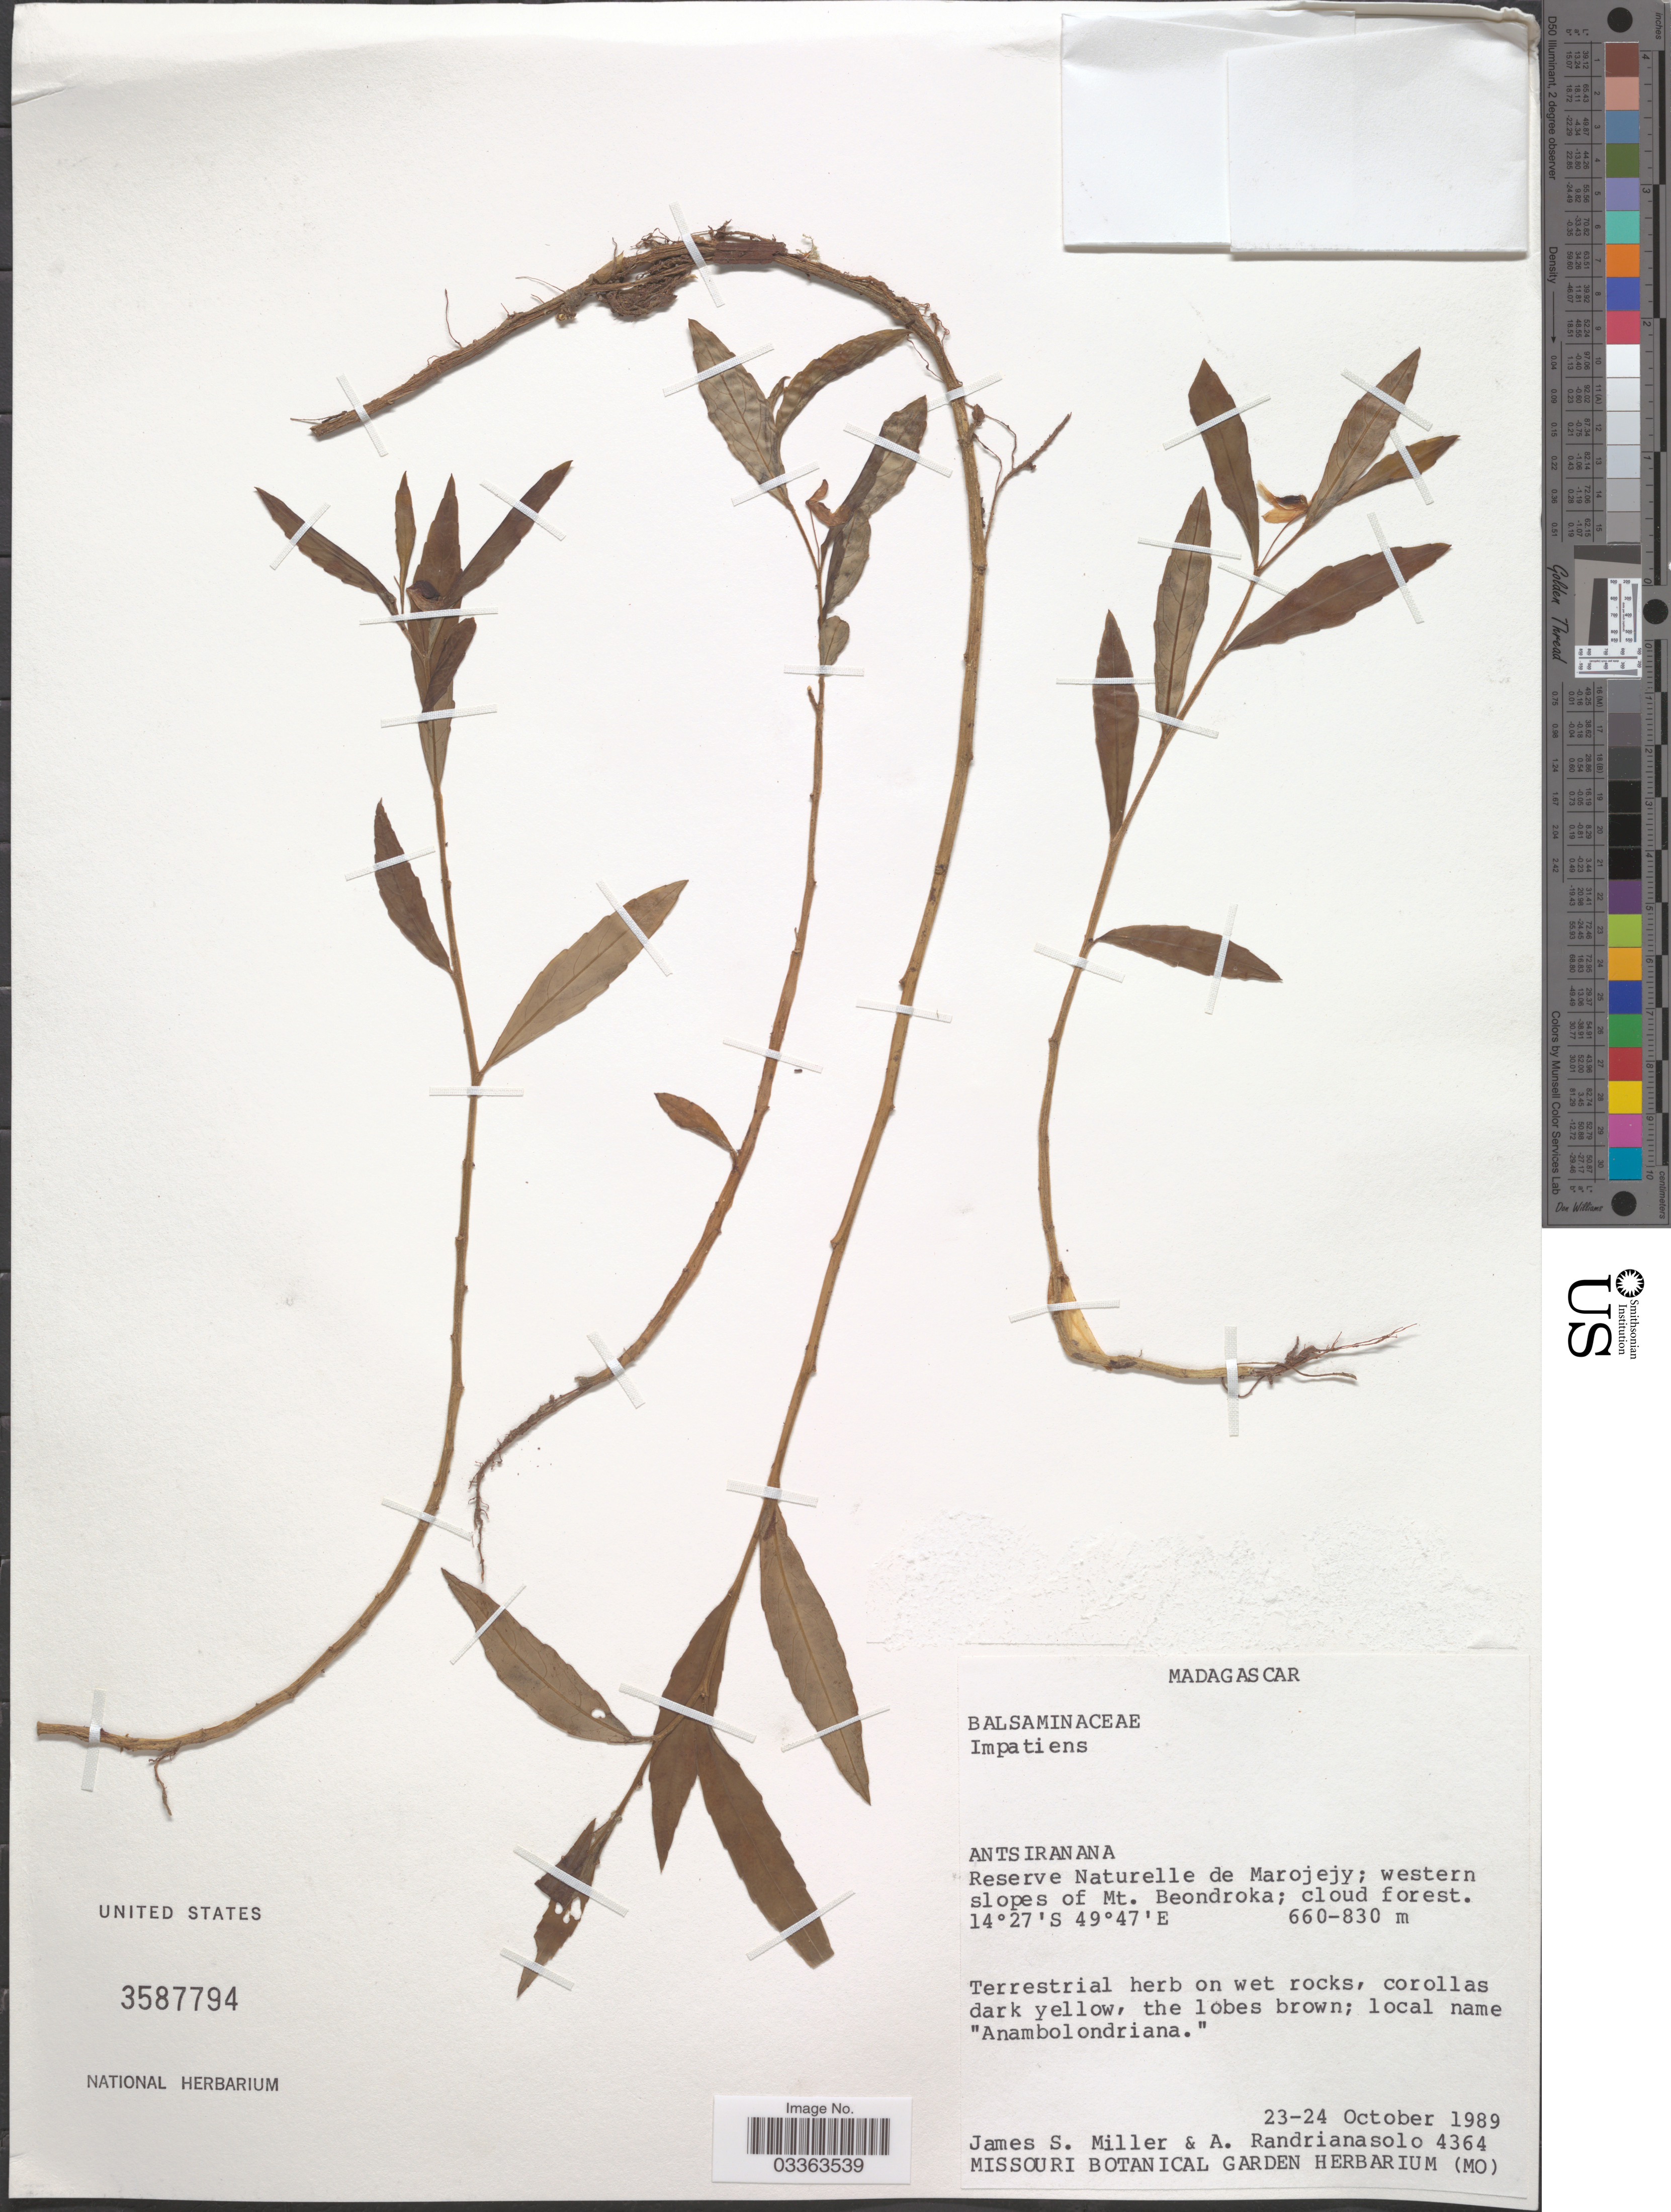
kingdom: Plantae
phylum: Tracheophyta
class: Magnoliopsida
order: Ericales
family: Balsaminaceae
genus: Impatiens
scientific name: Impatiens sp.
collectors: J. S. Miller & A. Randrianasolo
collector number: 4364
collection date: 1989-10-23/1989-10-24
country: Madagascar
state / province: Sava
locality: Reserve Naturelle de Marojejy; western slopes of Mt. Beondroka.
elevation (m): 660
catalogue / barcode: US 3587794